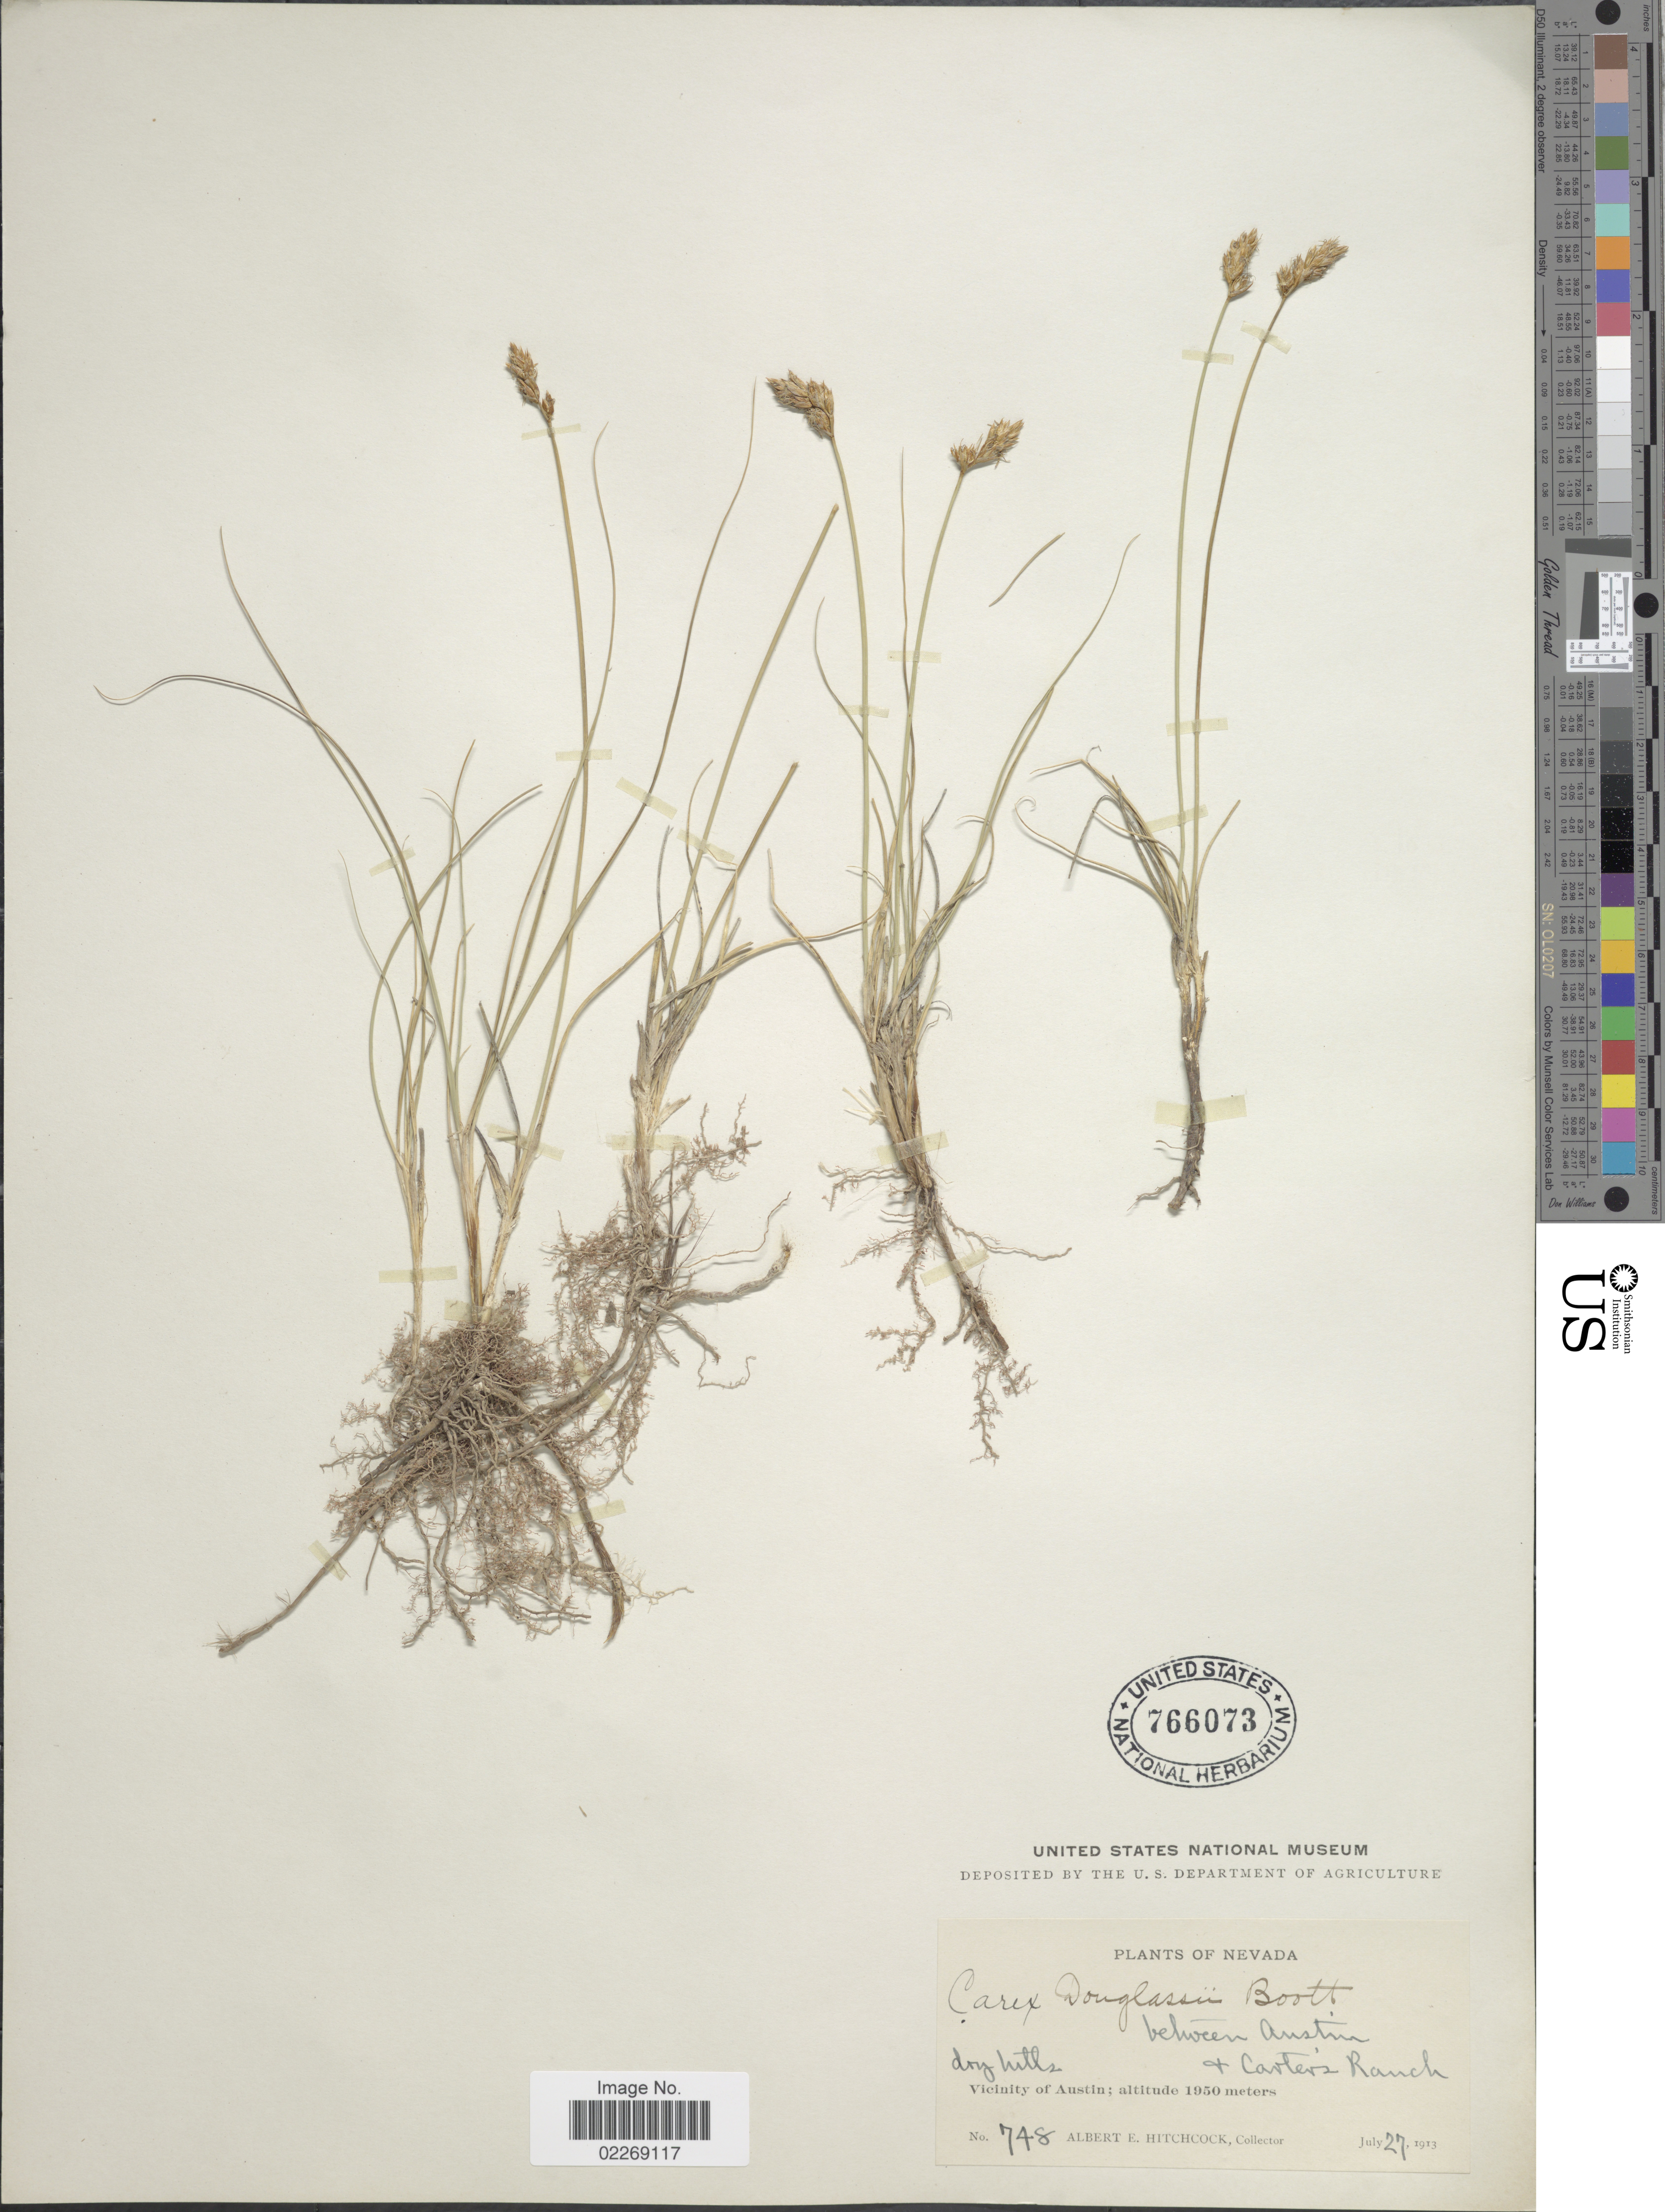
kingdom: Plantae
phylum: Tracheophyta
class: Liliopsida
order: Poales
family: Cyperaceae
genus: Carex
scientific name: Carex douglasii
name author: Boott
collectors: A. Hitchcock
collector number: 748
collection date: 1913-07-27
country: United States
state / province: Nevada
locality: Between Austin & Carter's Ranch, vicinity of Austin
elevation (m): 1950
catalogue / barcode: US 766073